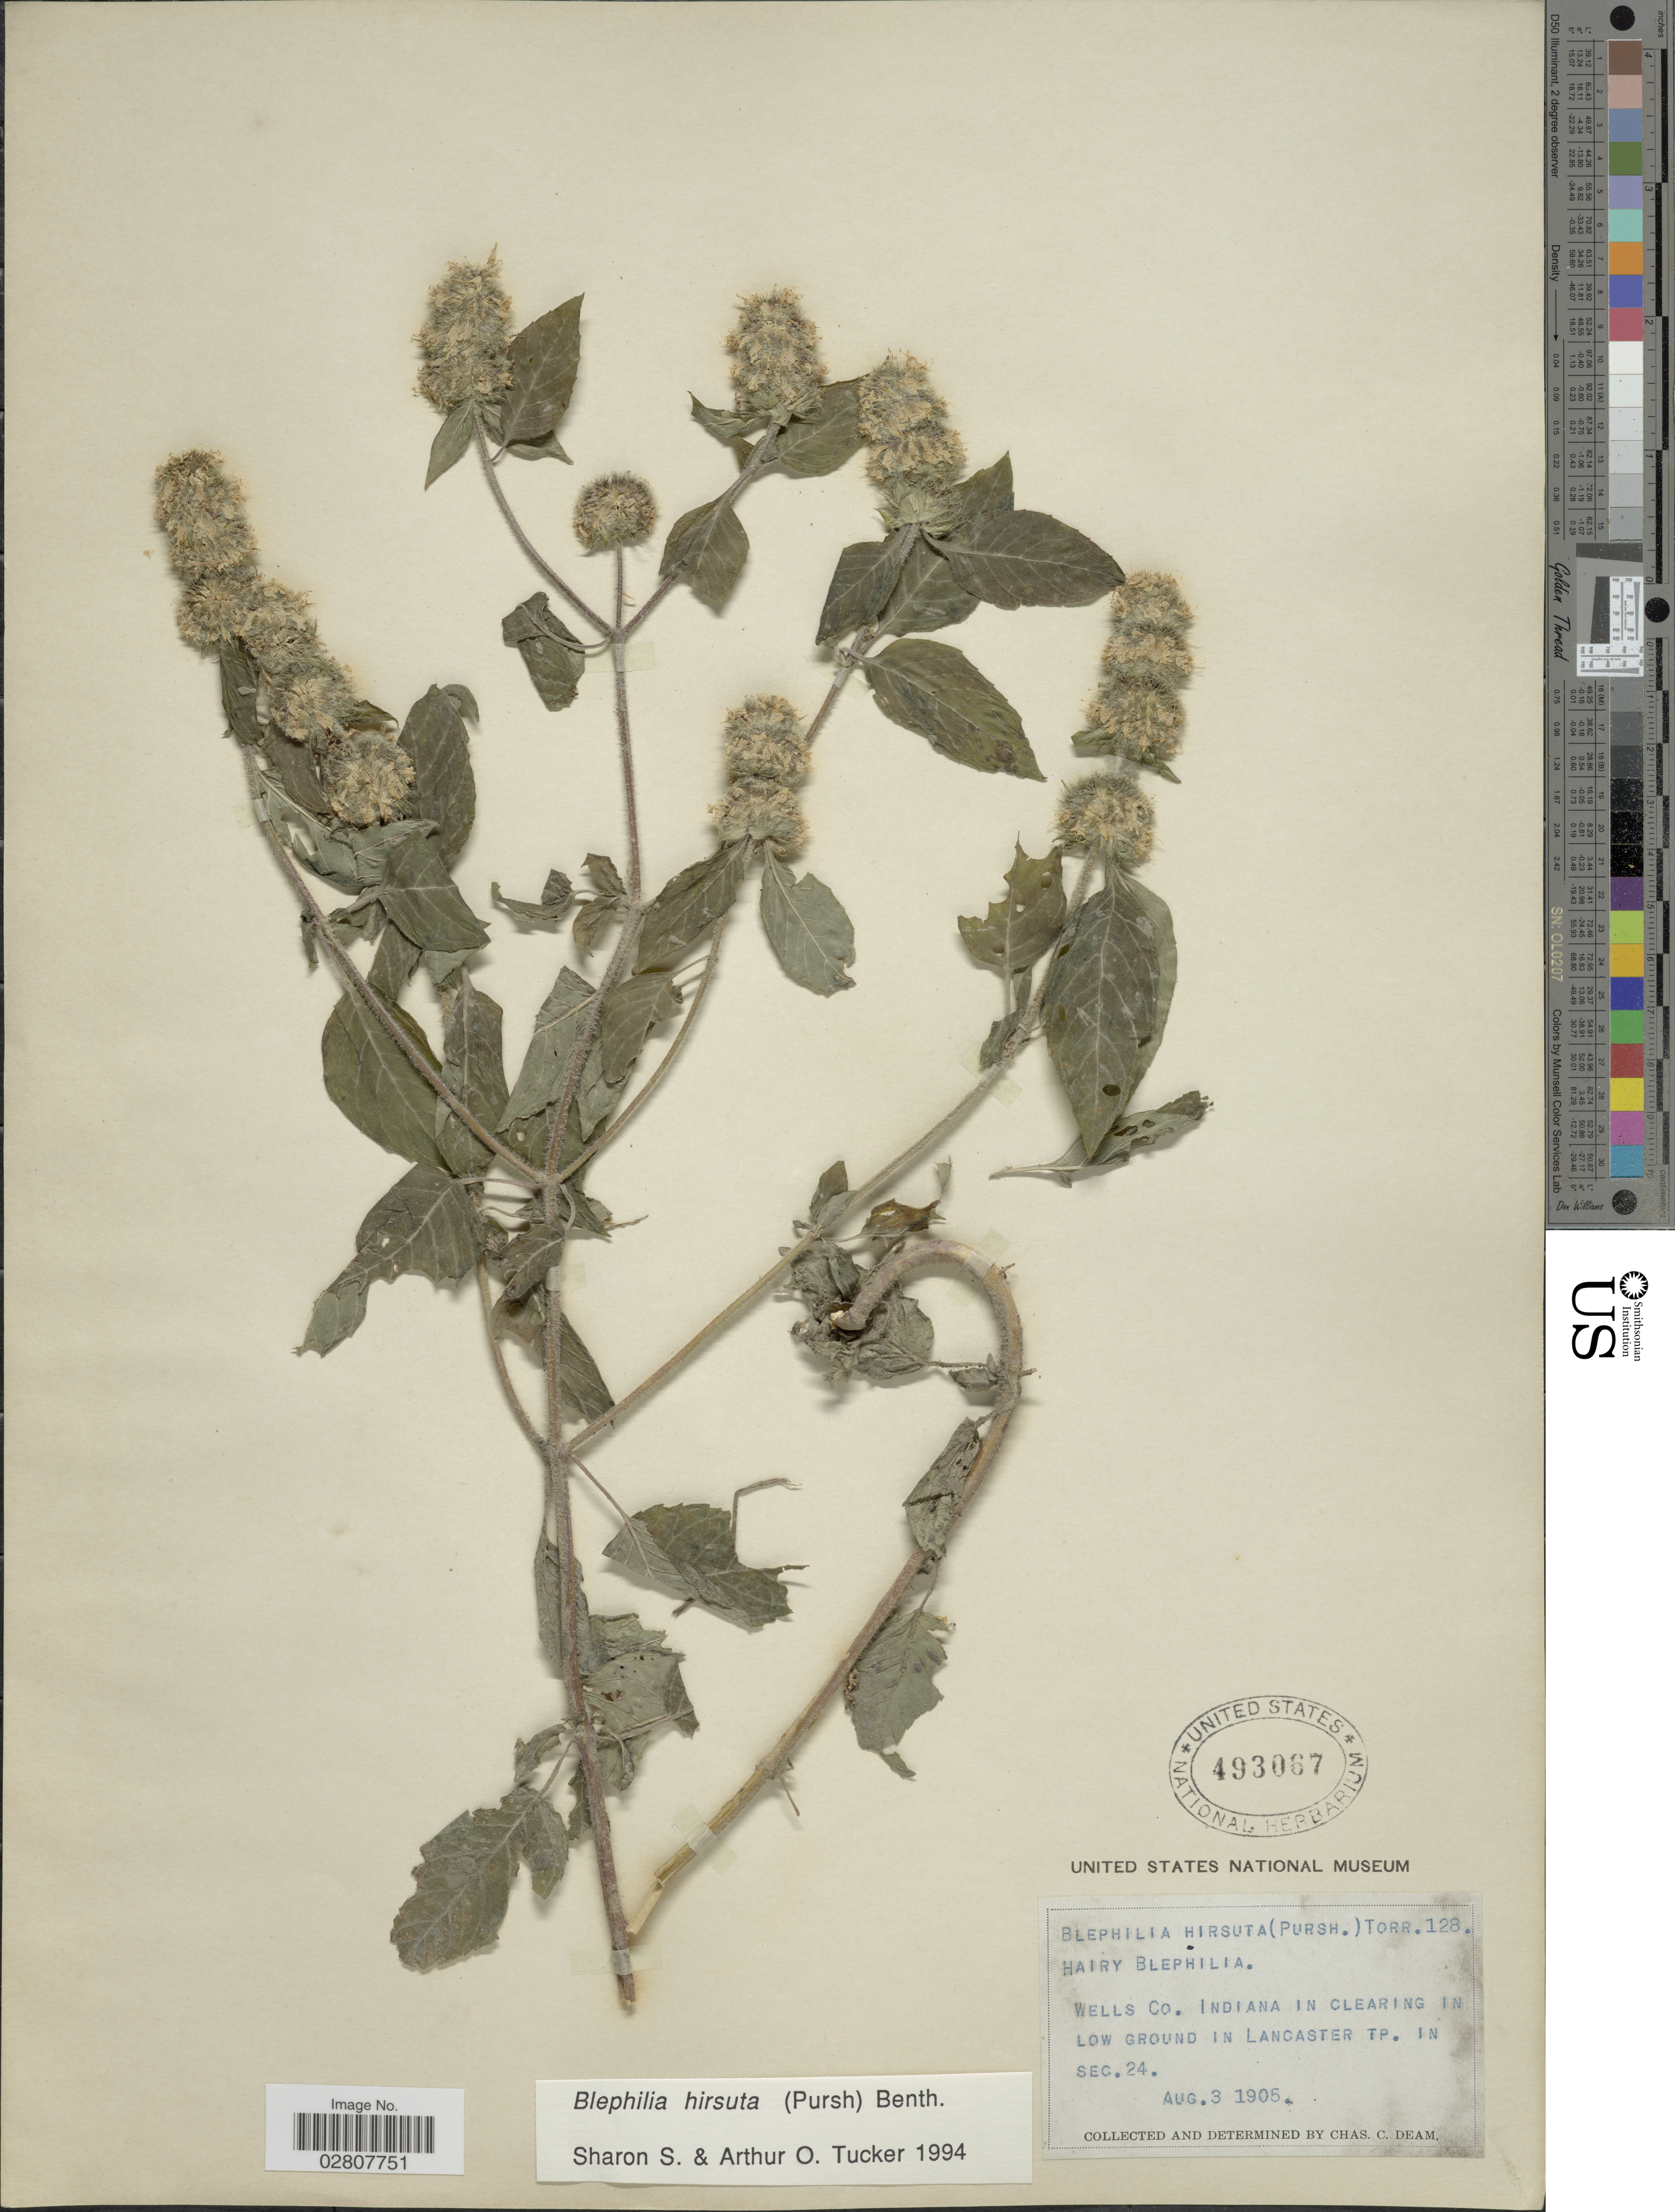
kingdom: Plantae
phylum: Tracheophyta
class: Magnoliopsida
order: Lamiales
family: Lamiaceae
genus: Blephilia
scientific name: Blephilia hirsuta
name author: (Pursh) Benth.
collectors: C. C. Deam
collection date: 1905-08-03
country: United States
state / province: Indiana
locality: Wells Co. Indiana in clearing in low ground in Lancaster Tp. in sec. 24.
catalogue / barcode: US 493067